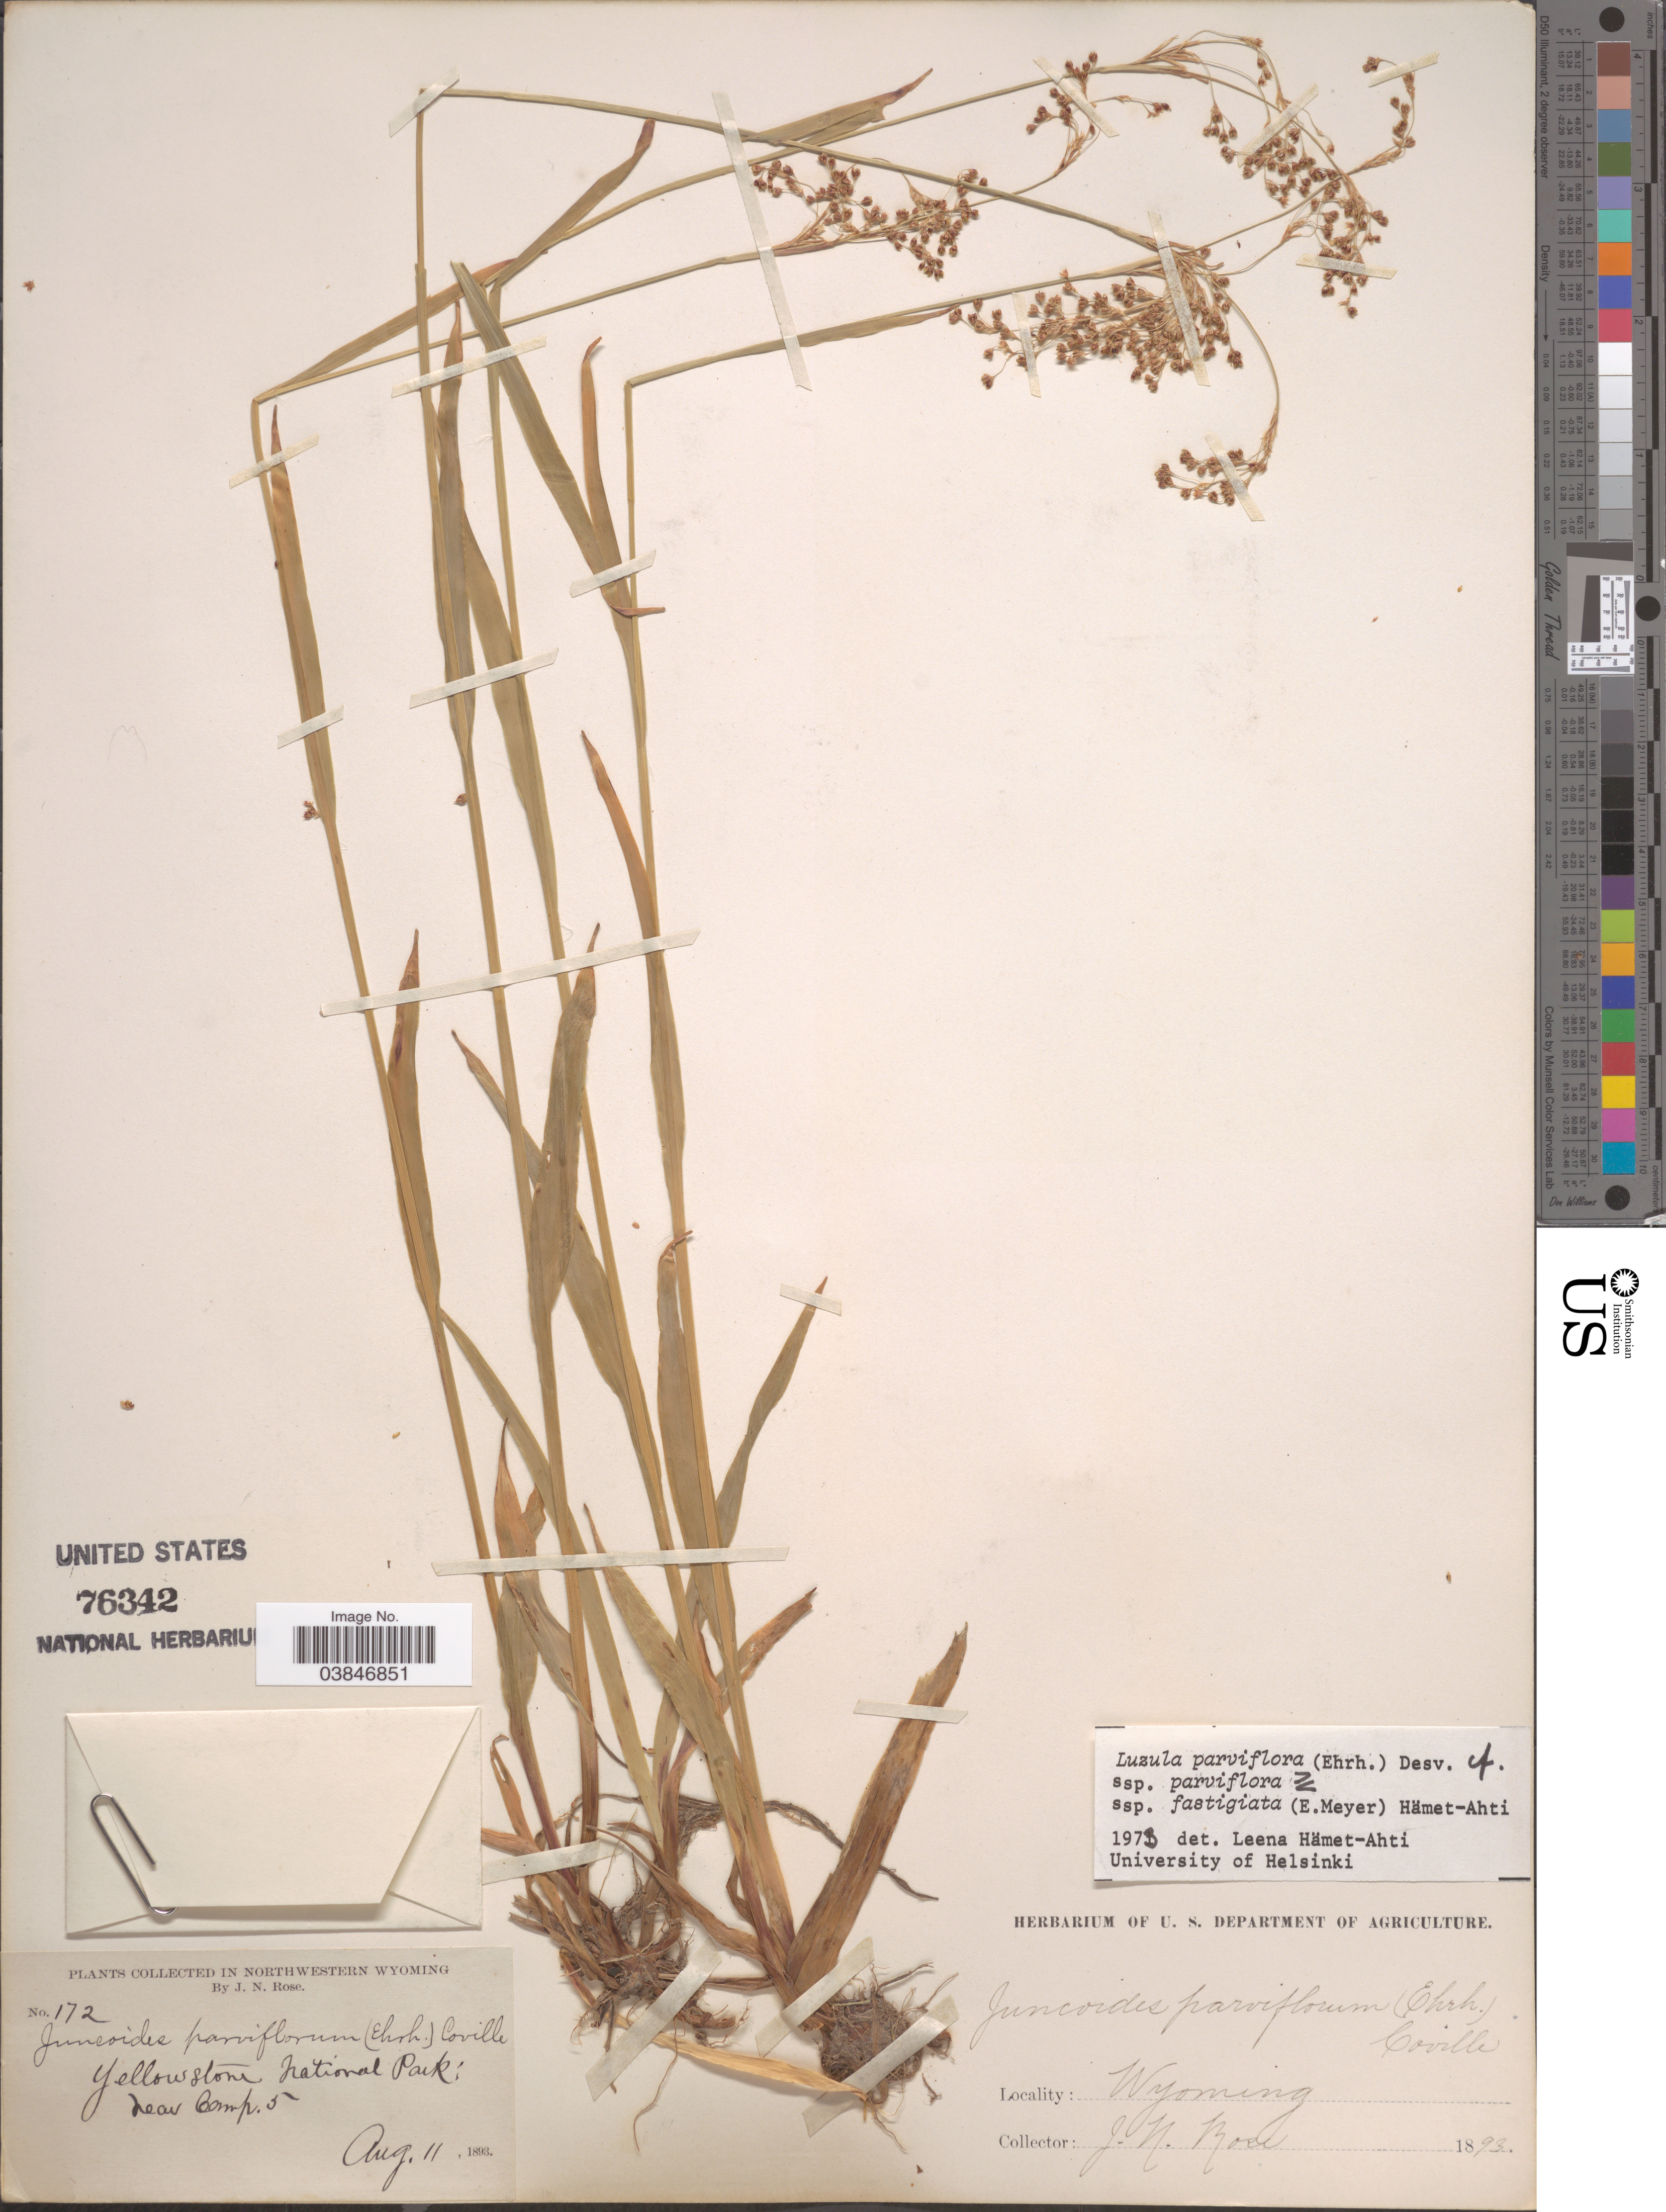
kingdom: Plantae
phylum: Tracheophyta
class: Liliopsida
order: Poales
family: Juncaceae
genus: Luzula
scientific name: Luzula parviflora subsp. parviflora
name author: (Ehrh.) Desv.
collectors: J. N. Rose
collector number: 172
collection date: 1893-08-11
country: United States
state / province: Wyoming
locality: Northwestern Wyoming. Yellowstone National Park: near Camp 5.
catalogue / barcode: US 76342